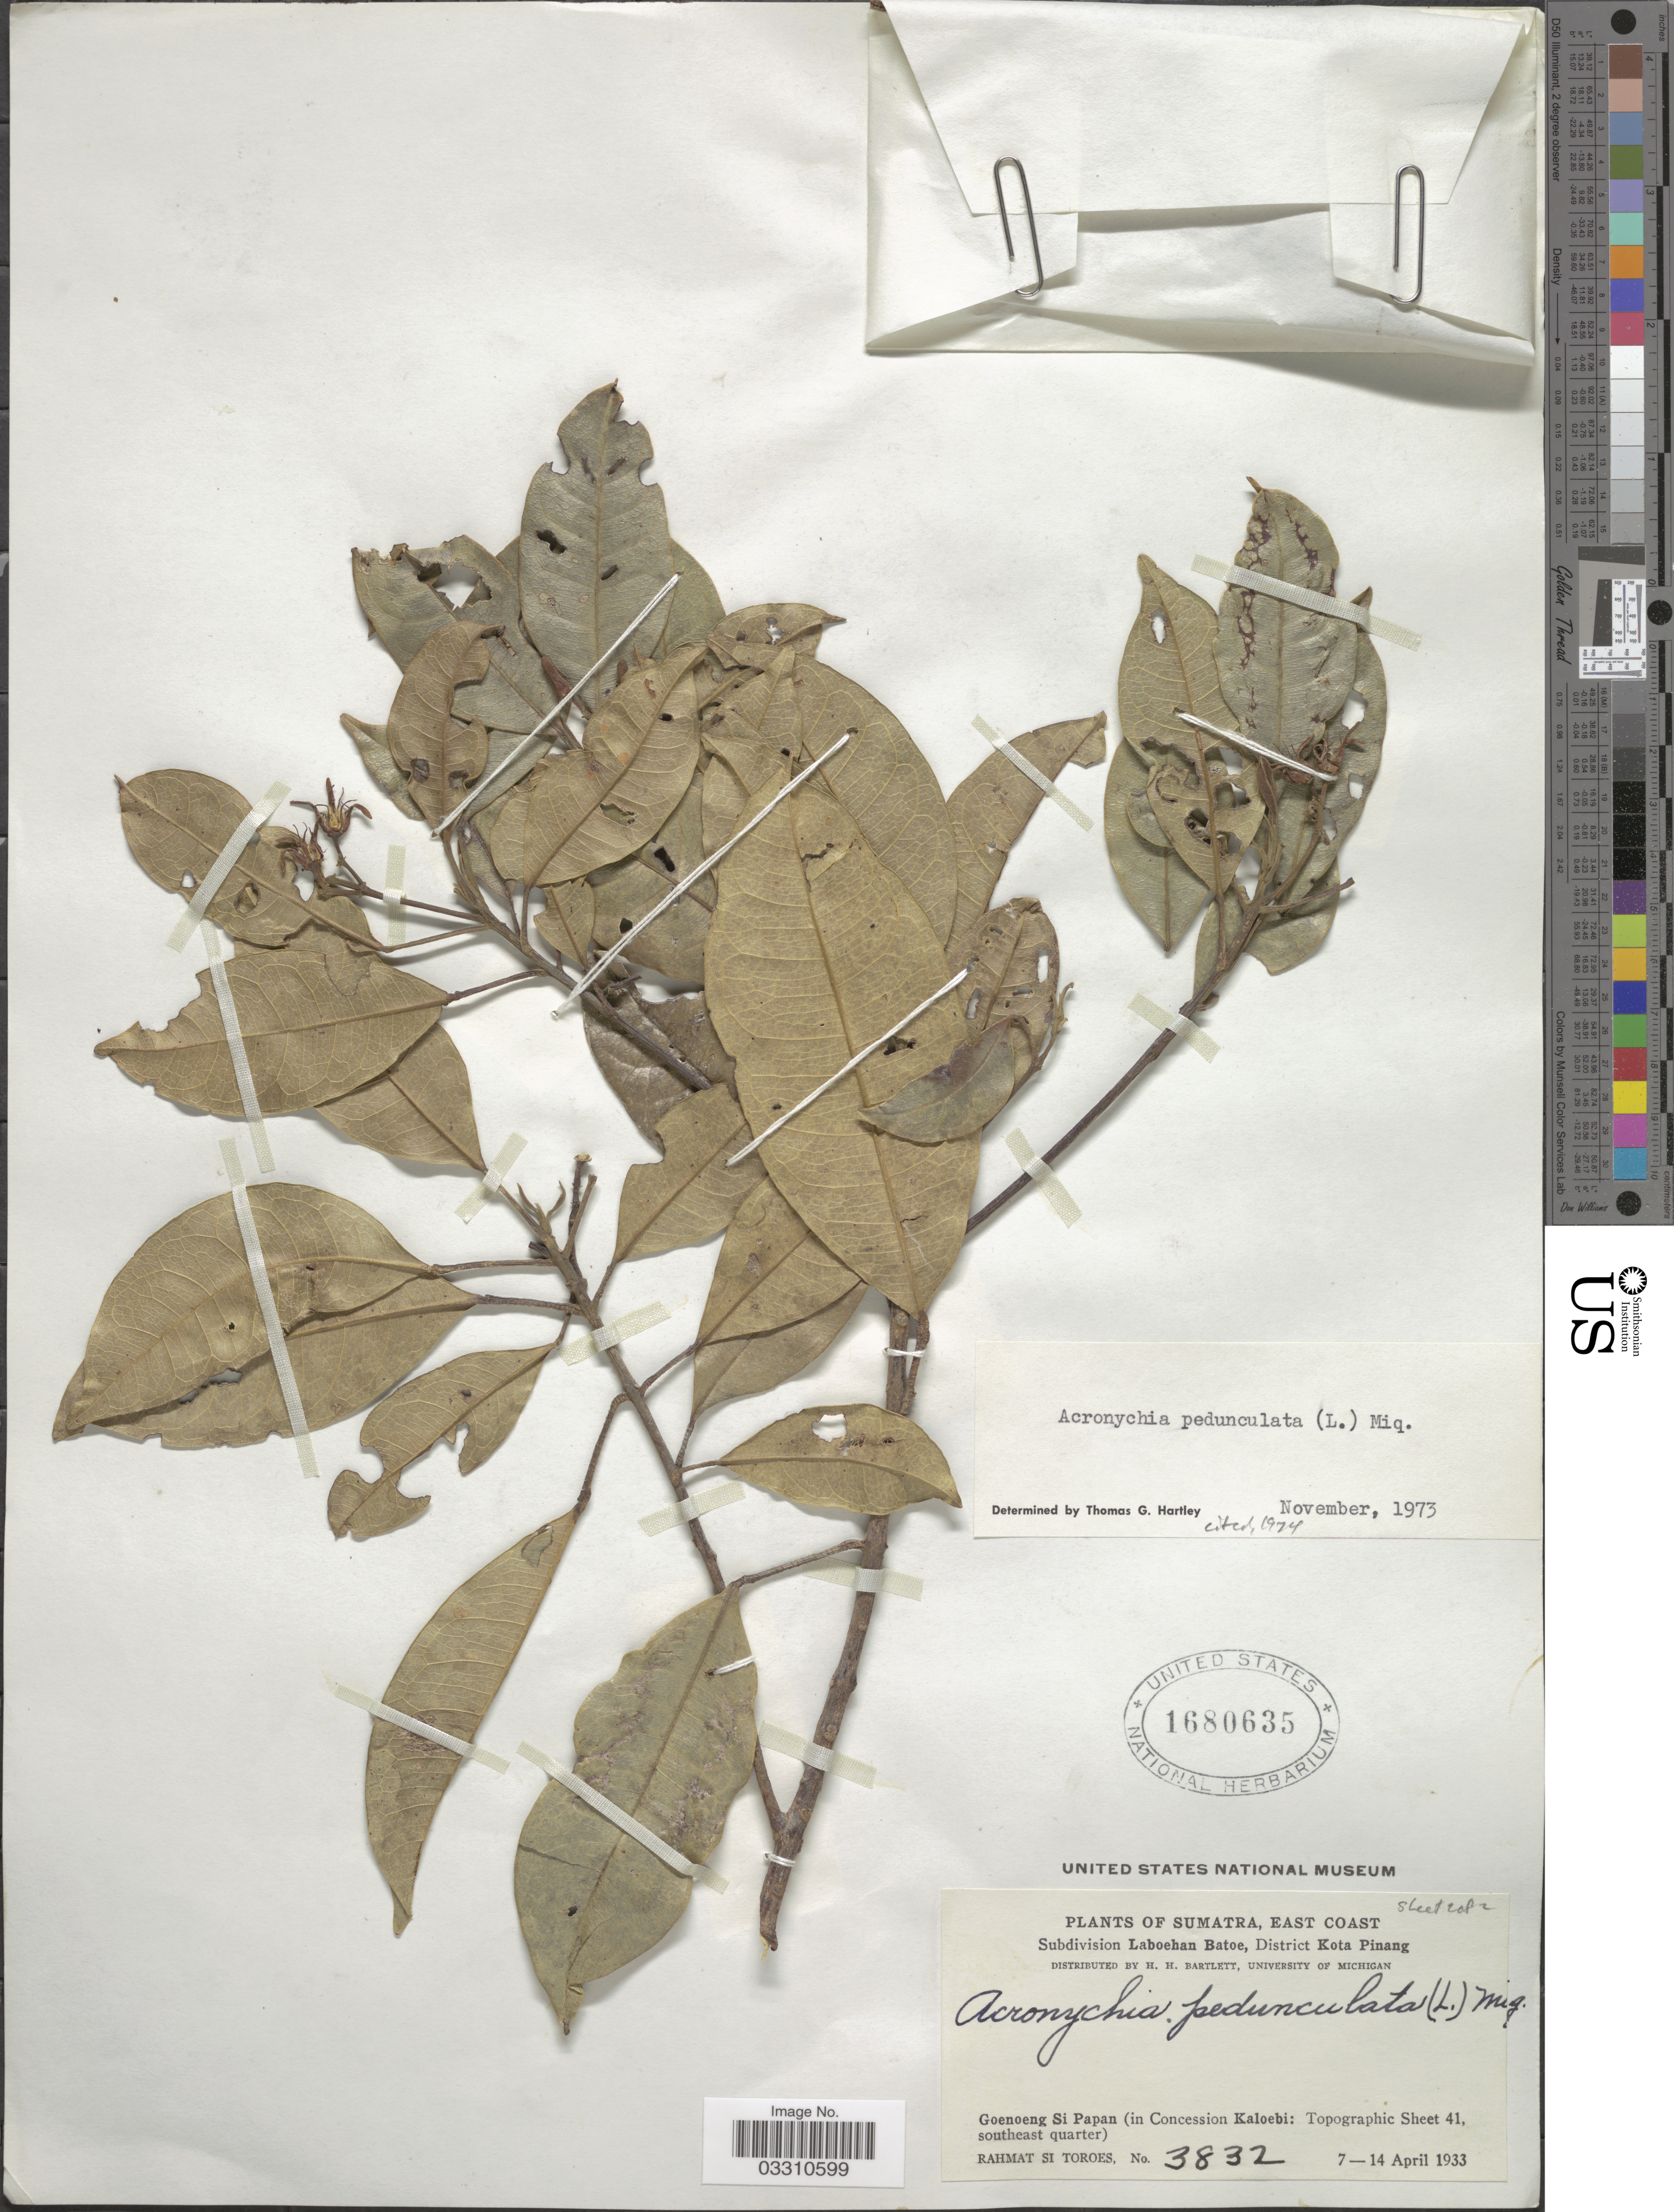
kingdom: Plantae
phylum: Tracheophyta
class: Magnoliopsida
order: Sapindales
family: Rutaceae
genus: Acronychia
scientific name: Acronychia pedunculata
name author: (L.) Miq.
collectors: Rahmat Si Boeea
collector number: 3832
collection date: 1933-04-07/1933-04-14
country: Indonesia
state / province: Sumatra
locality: East Coast. Subdivision Laboehan Batoe, District Kota Pinang. Goenoeng Si Papan (in Concession Kaloebi: Topographic Sheet 41, southeast quarter).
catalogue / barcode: US 1680635